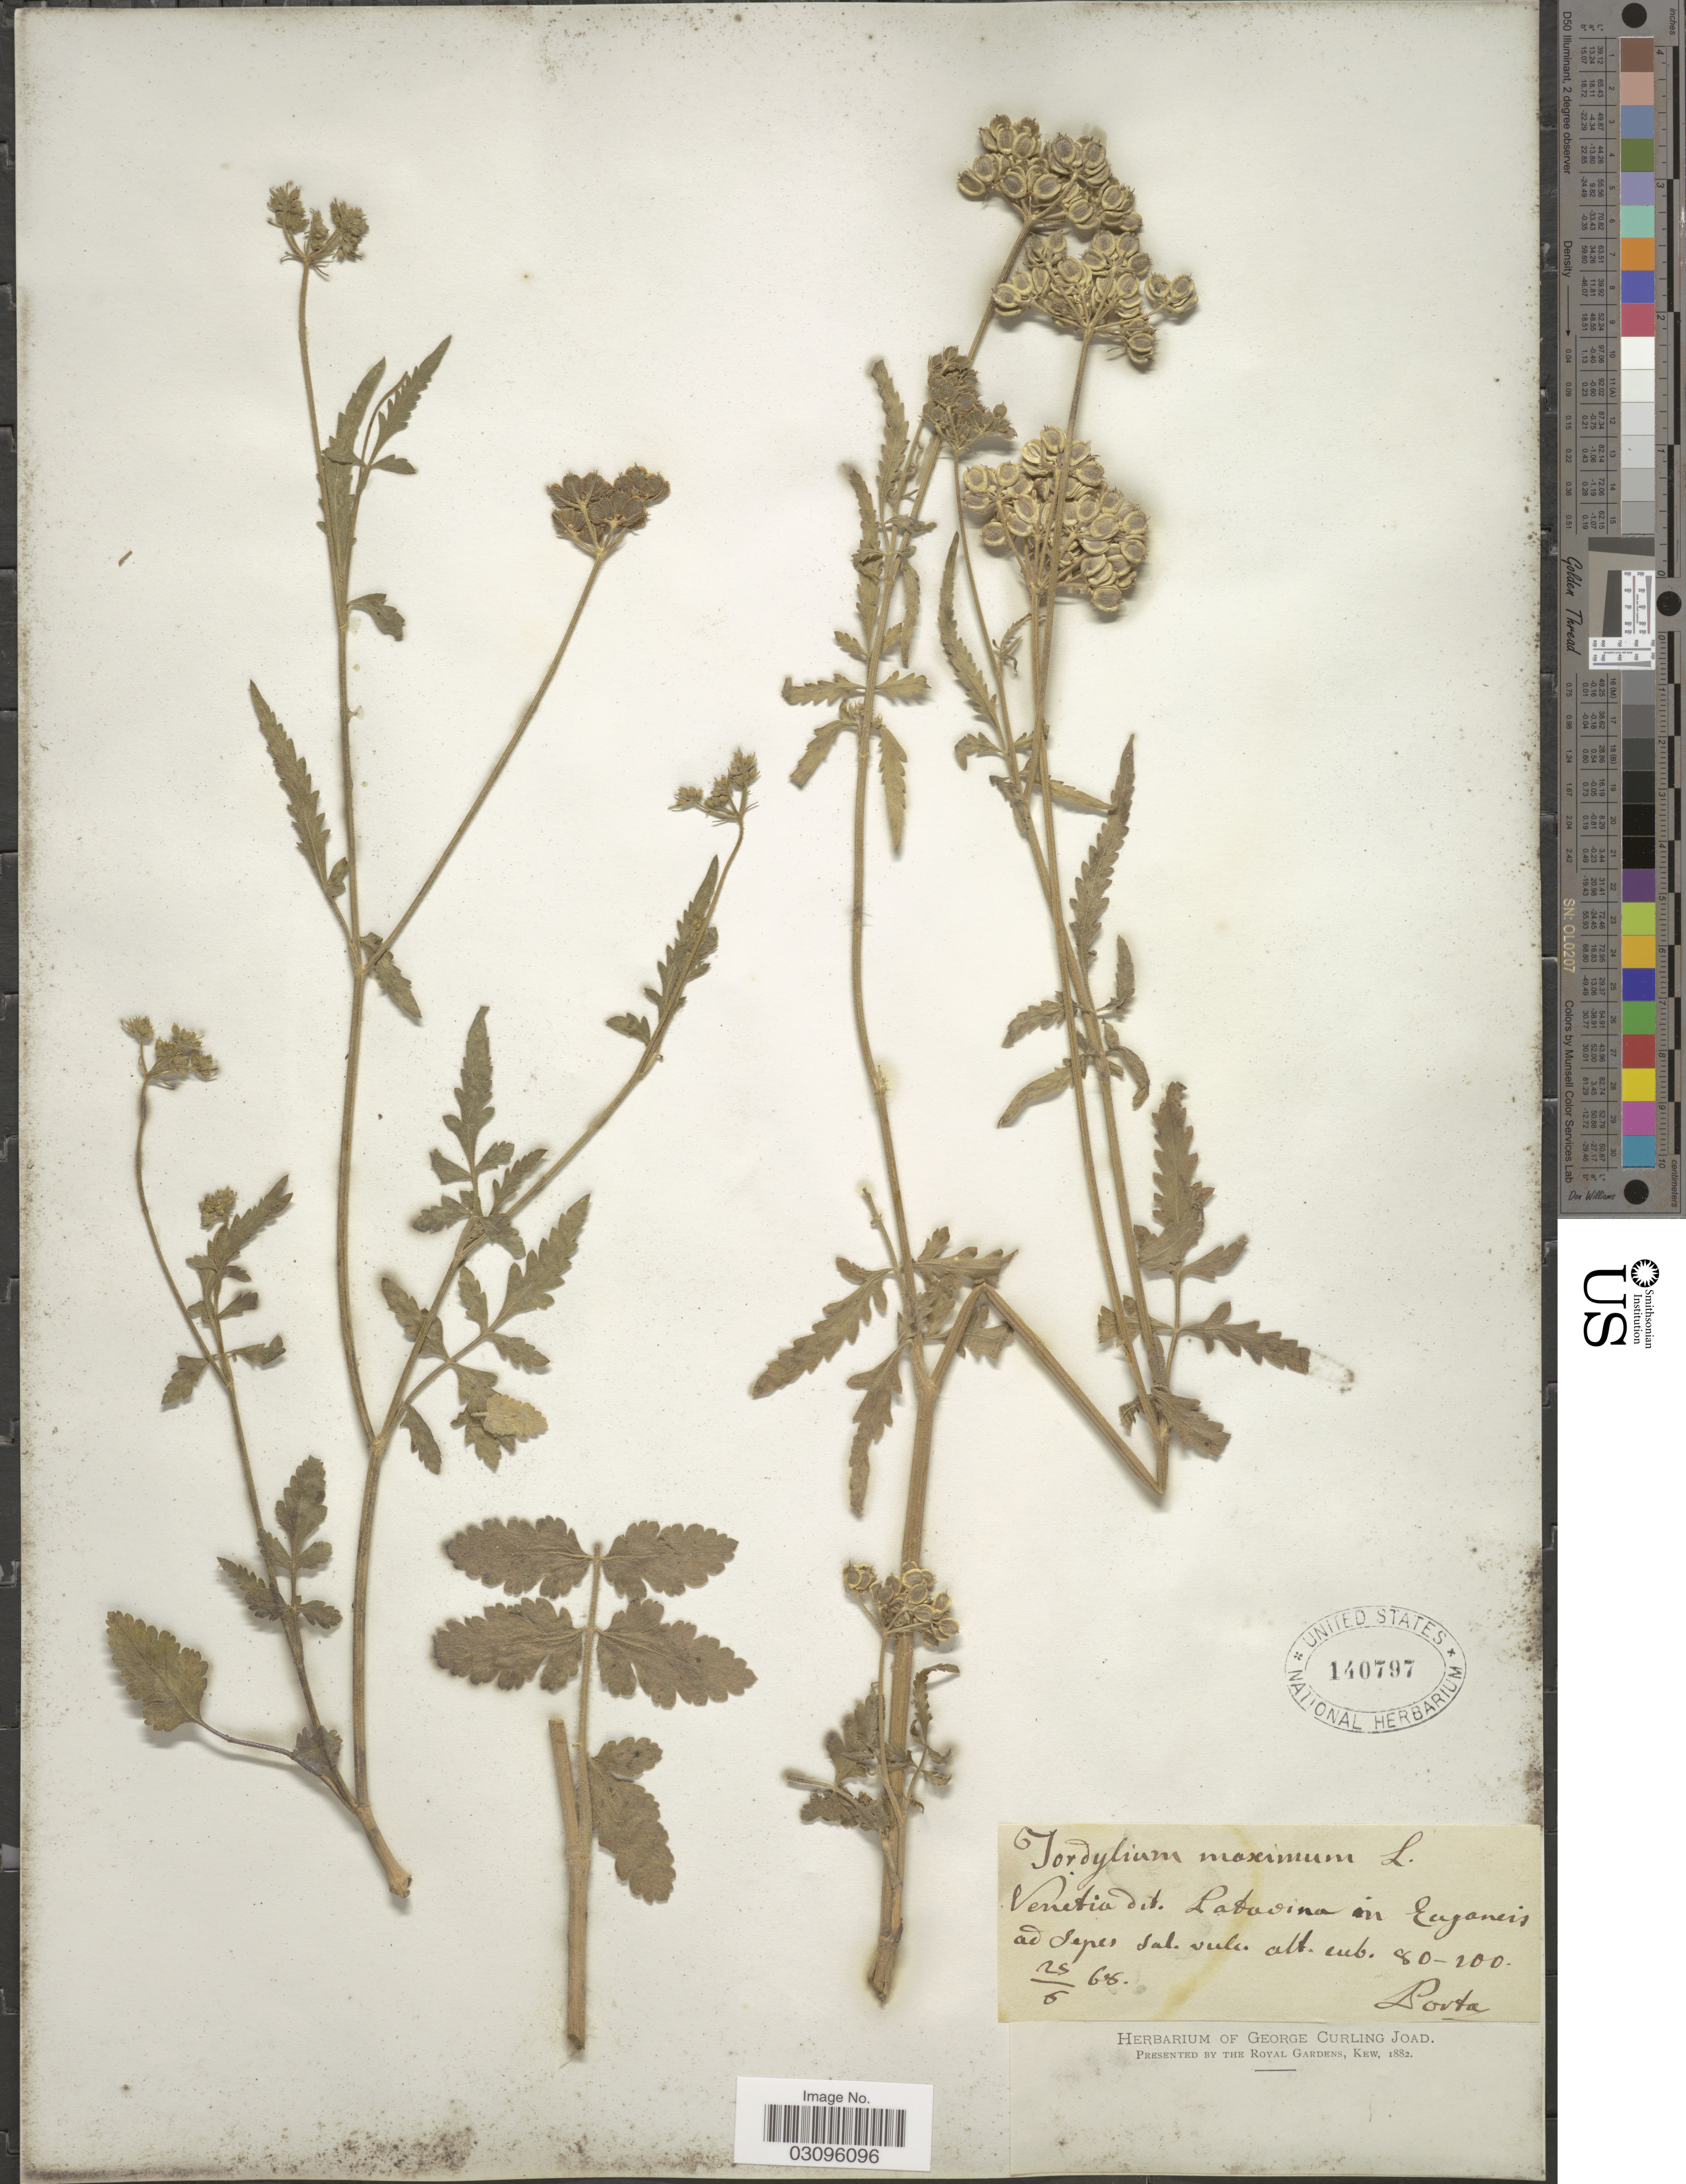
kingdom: Plantae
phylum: Tracheophyta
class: Magnoliopsida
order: Apiales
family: Apiaceae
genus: Tordylium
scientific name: Tordylium maximum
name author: L.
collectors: -- Porta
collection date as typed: Transcribed d/m/y: 25/6/68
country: Italy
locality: Venetia dit. Labovina in Eageis ad spes sal calc. [interpreted]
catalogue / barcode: US 140797